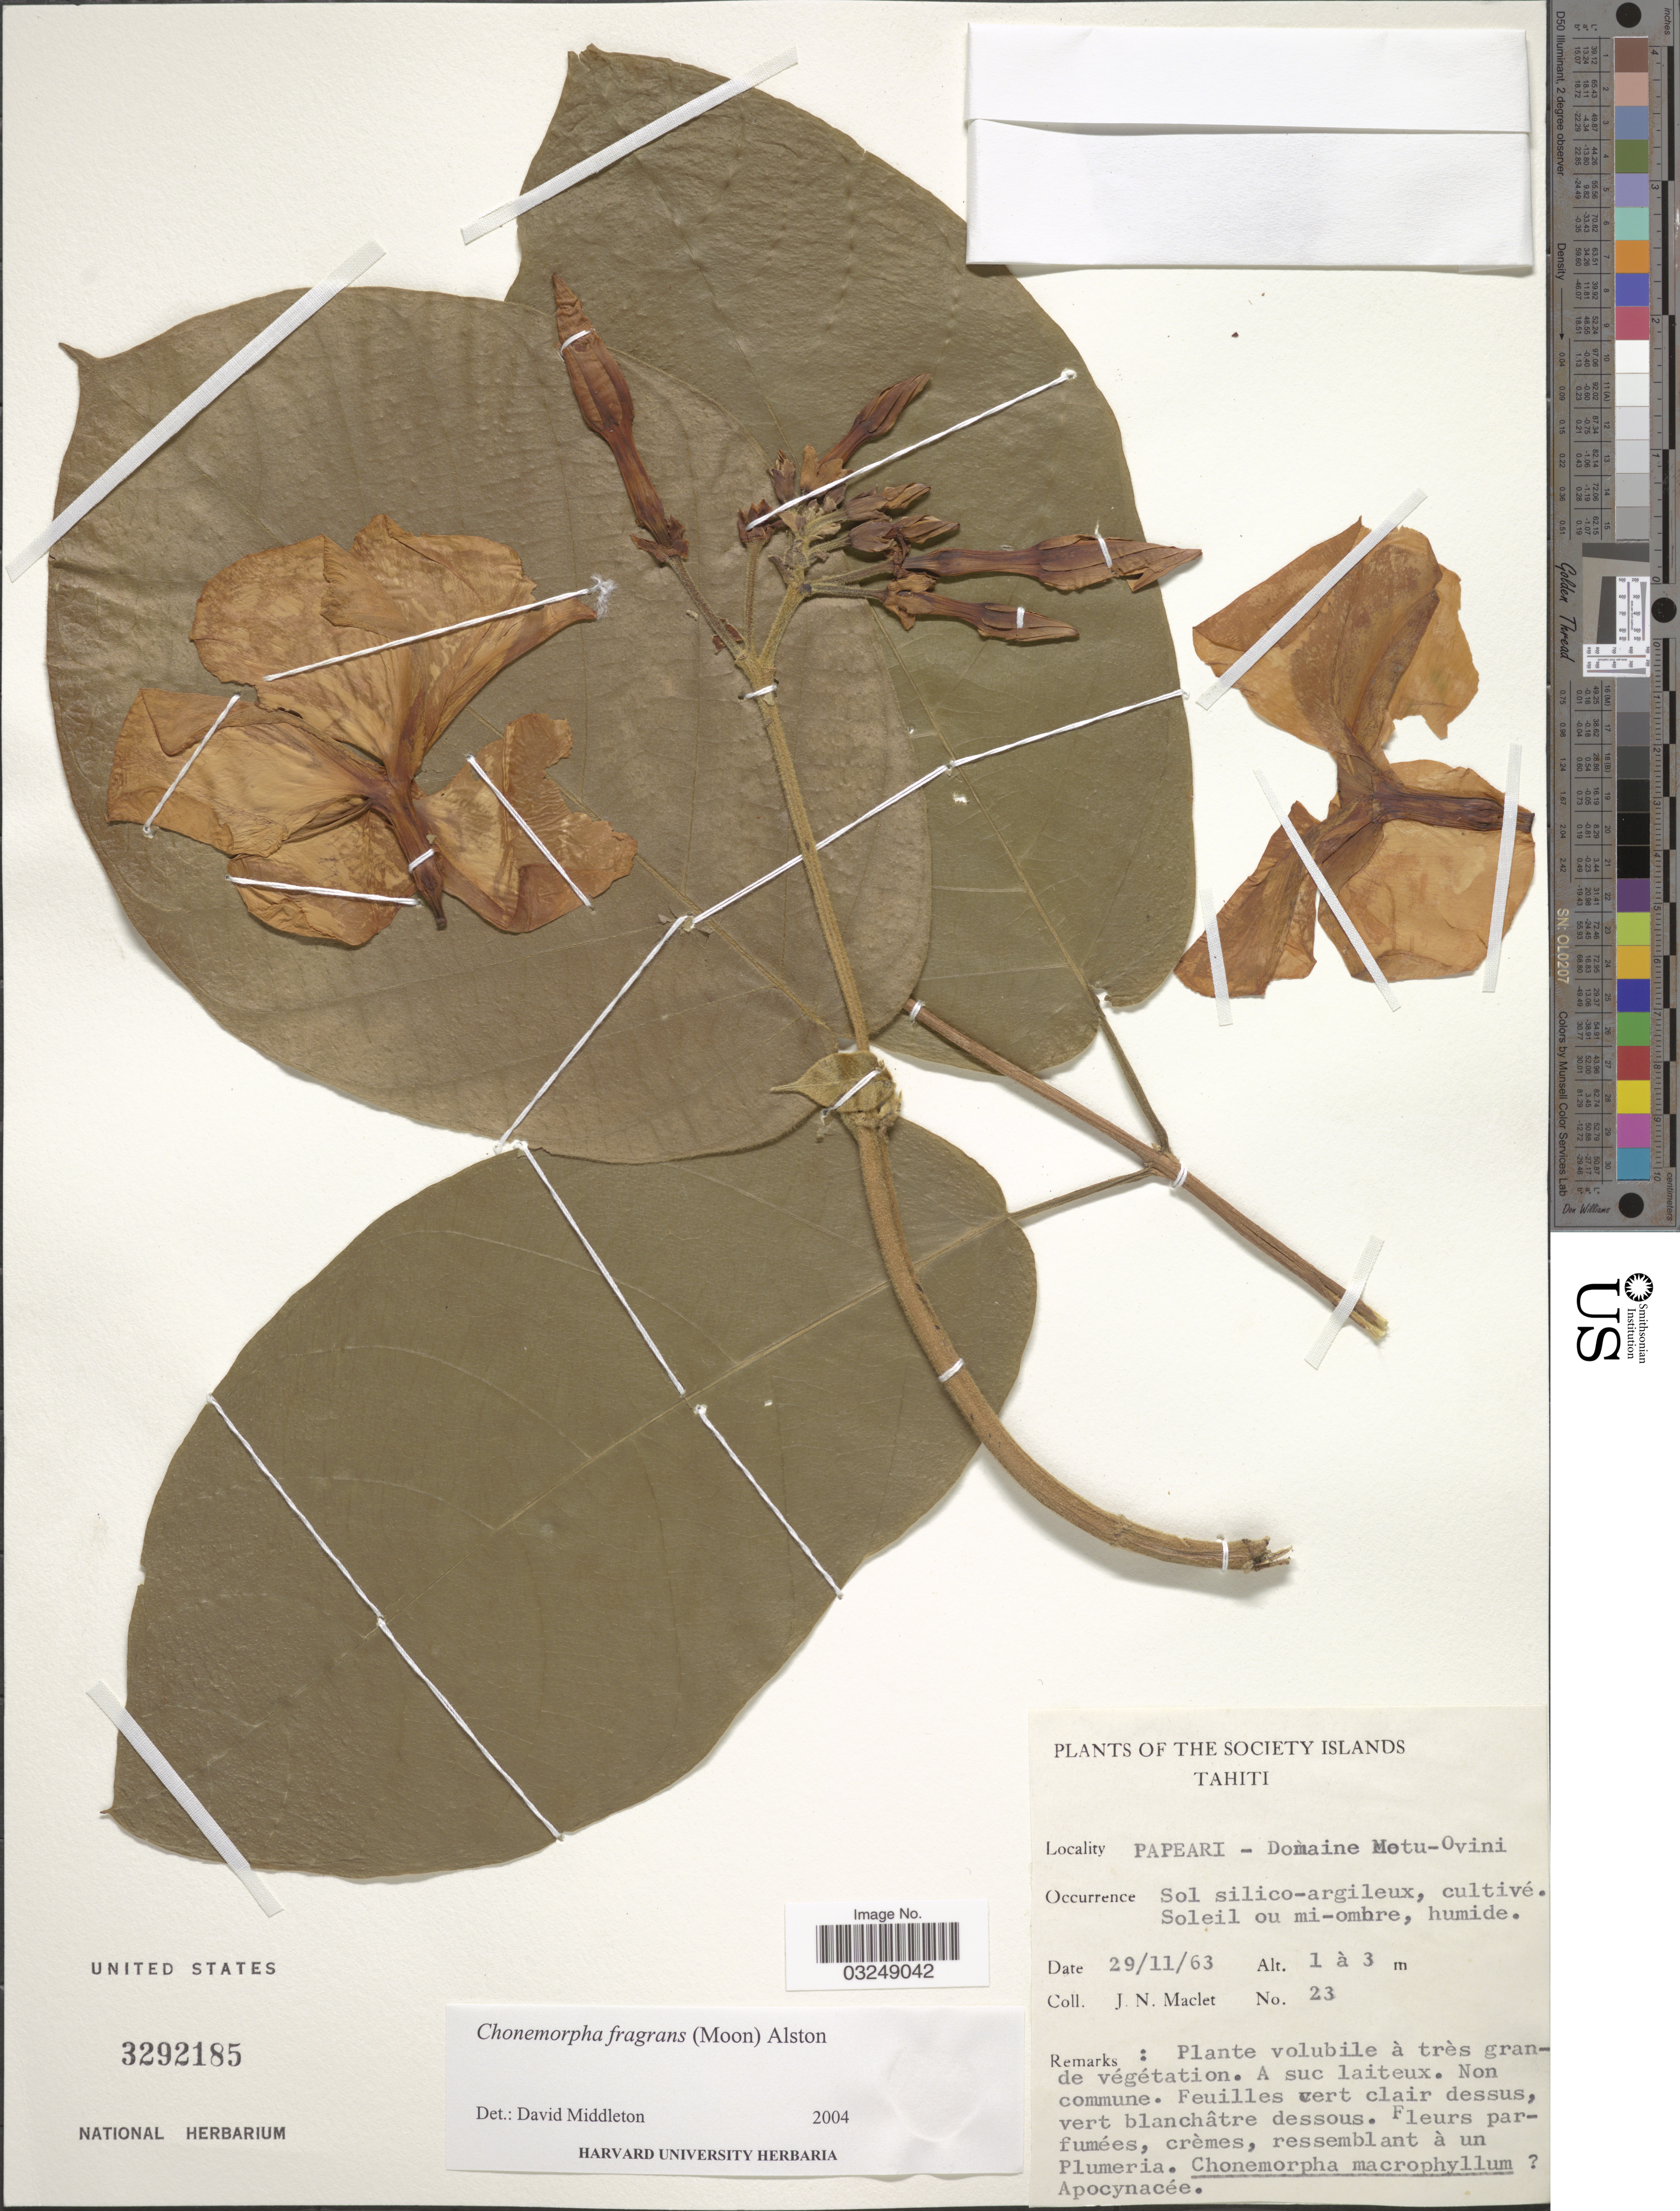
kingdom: Plantae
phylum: Tracheophyta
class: Magnoliopsida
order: Gentianales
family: Apocynaceae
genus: Chonemorpha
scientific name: Chonemorpha fragrans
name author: (K.H. Moon) Alston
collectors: J. Maclet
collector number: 23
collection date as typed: Transcribed d/m/y: 29/11/63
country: French Polynesia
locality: The Society Islands. Tahiti. Papeari - Domaine Motu-Ovini.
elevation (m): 1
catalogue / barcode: US 3292185